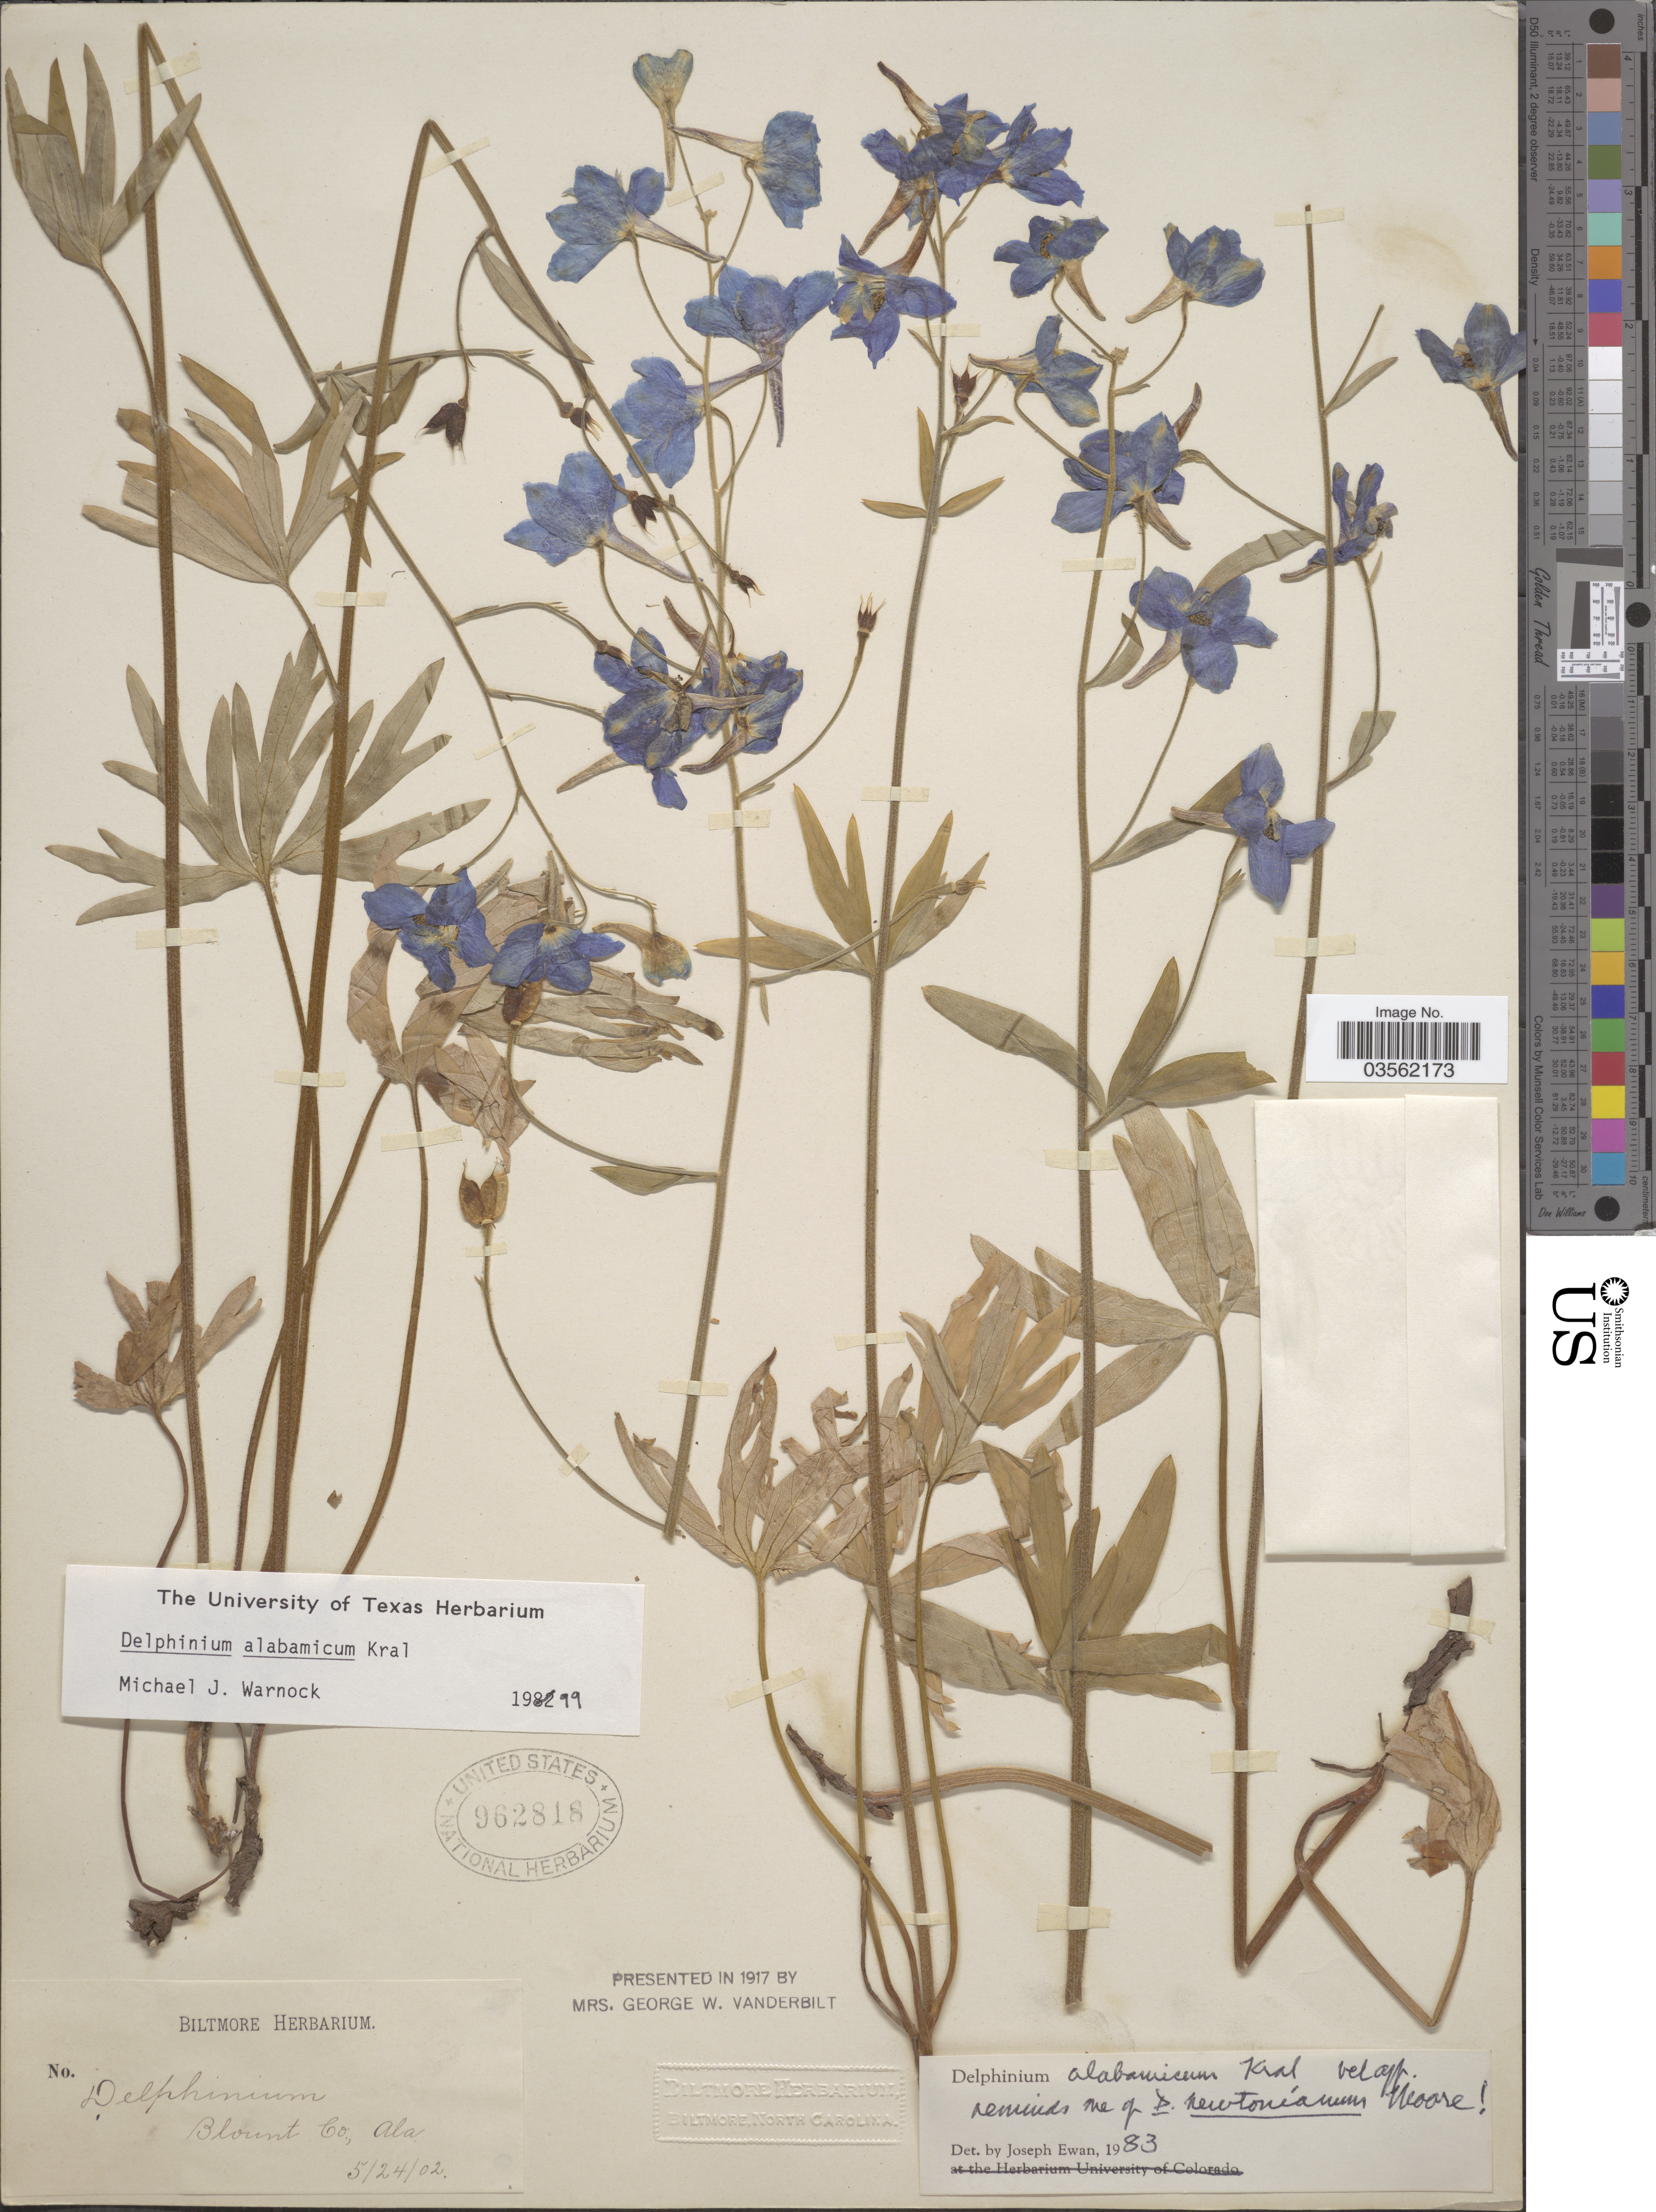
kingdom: Plantae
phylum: Tracheophyta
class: Magnoliopsida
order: Ranunculales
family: Ranunculaceae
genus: Delphinium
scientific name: Delphinium alabamicum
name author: Kral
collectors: ex herb. Biltmore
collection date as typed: Transcribed d/m/y: 24/5/2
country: United States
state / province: Alabama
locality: Blount Co.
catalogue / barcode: US 962818